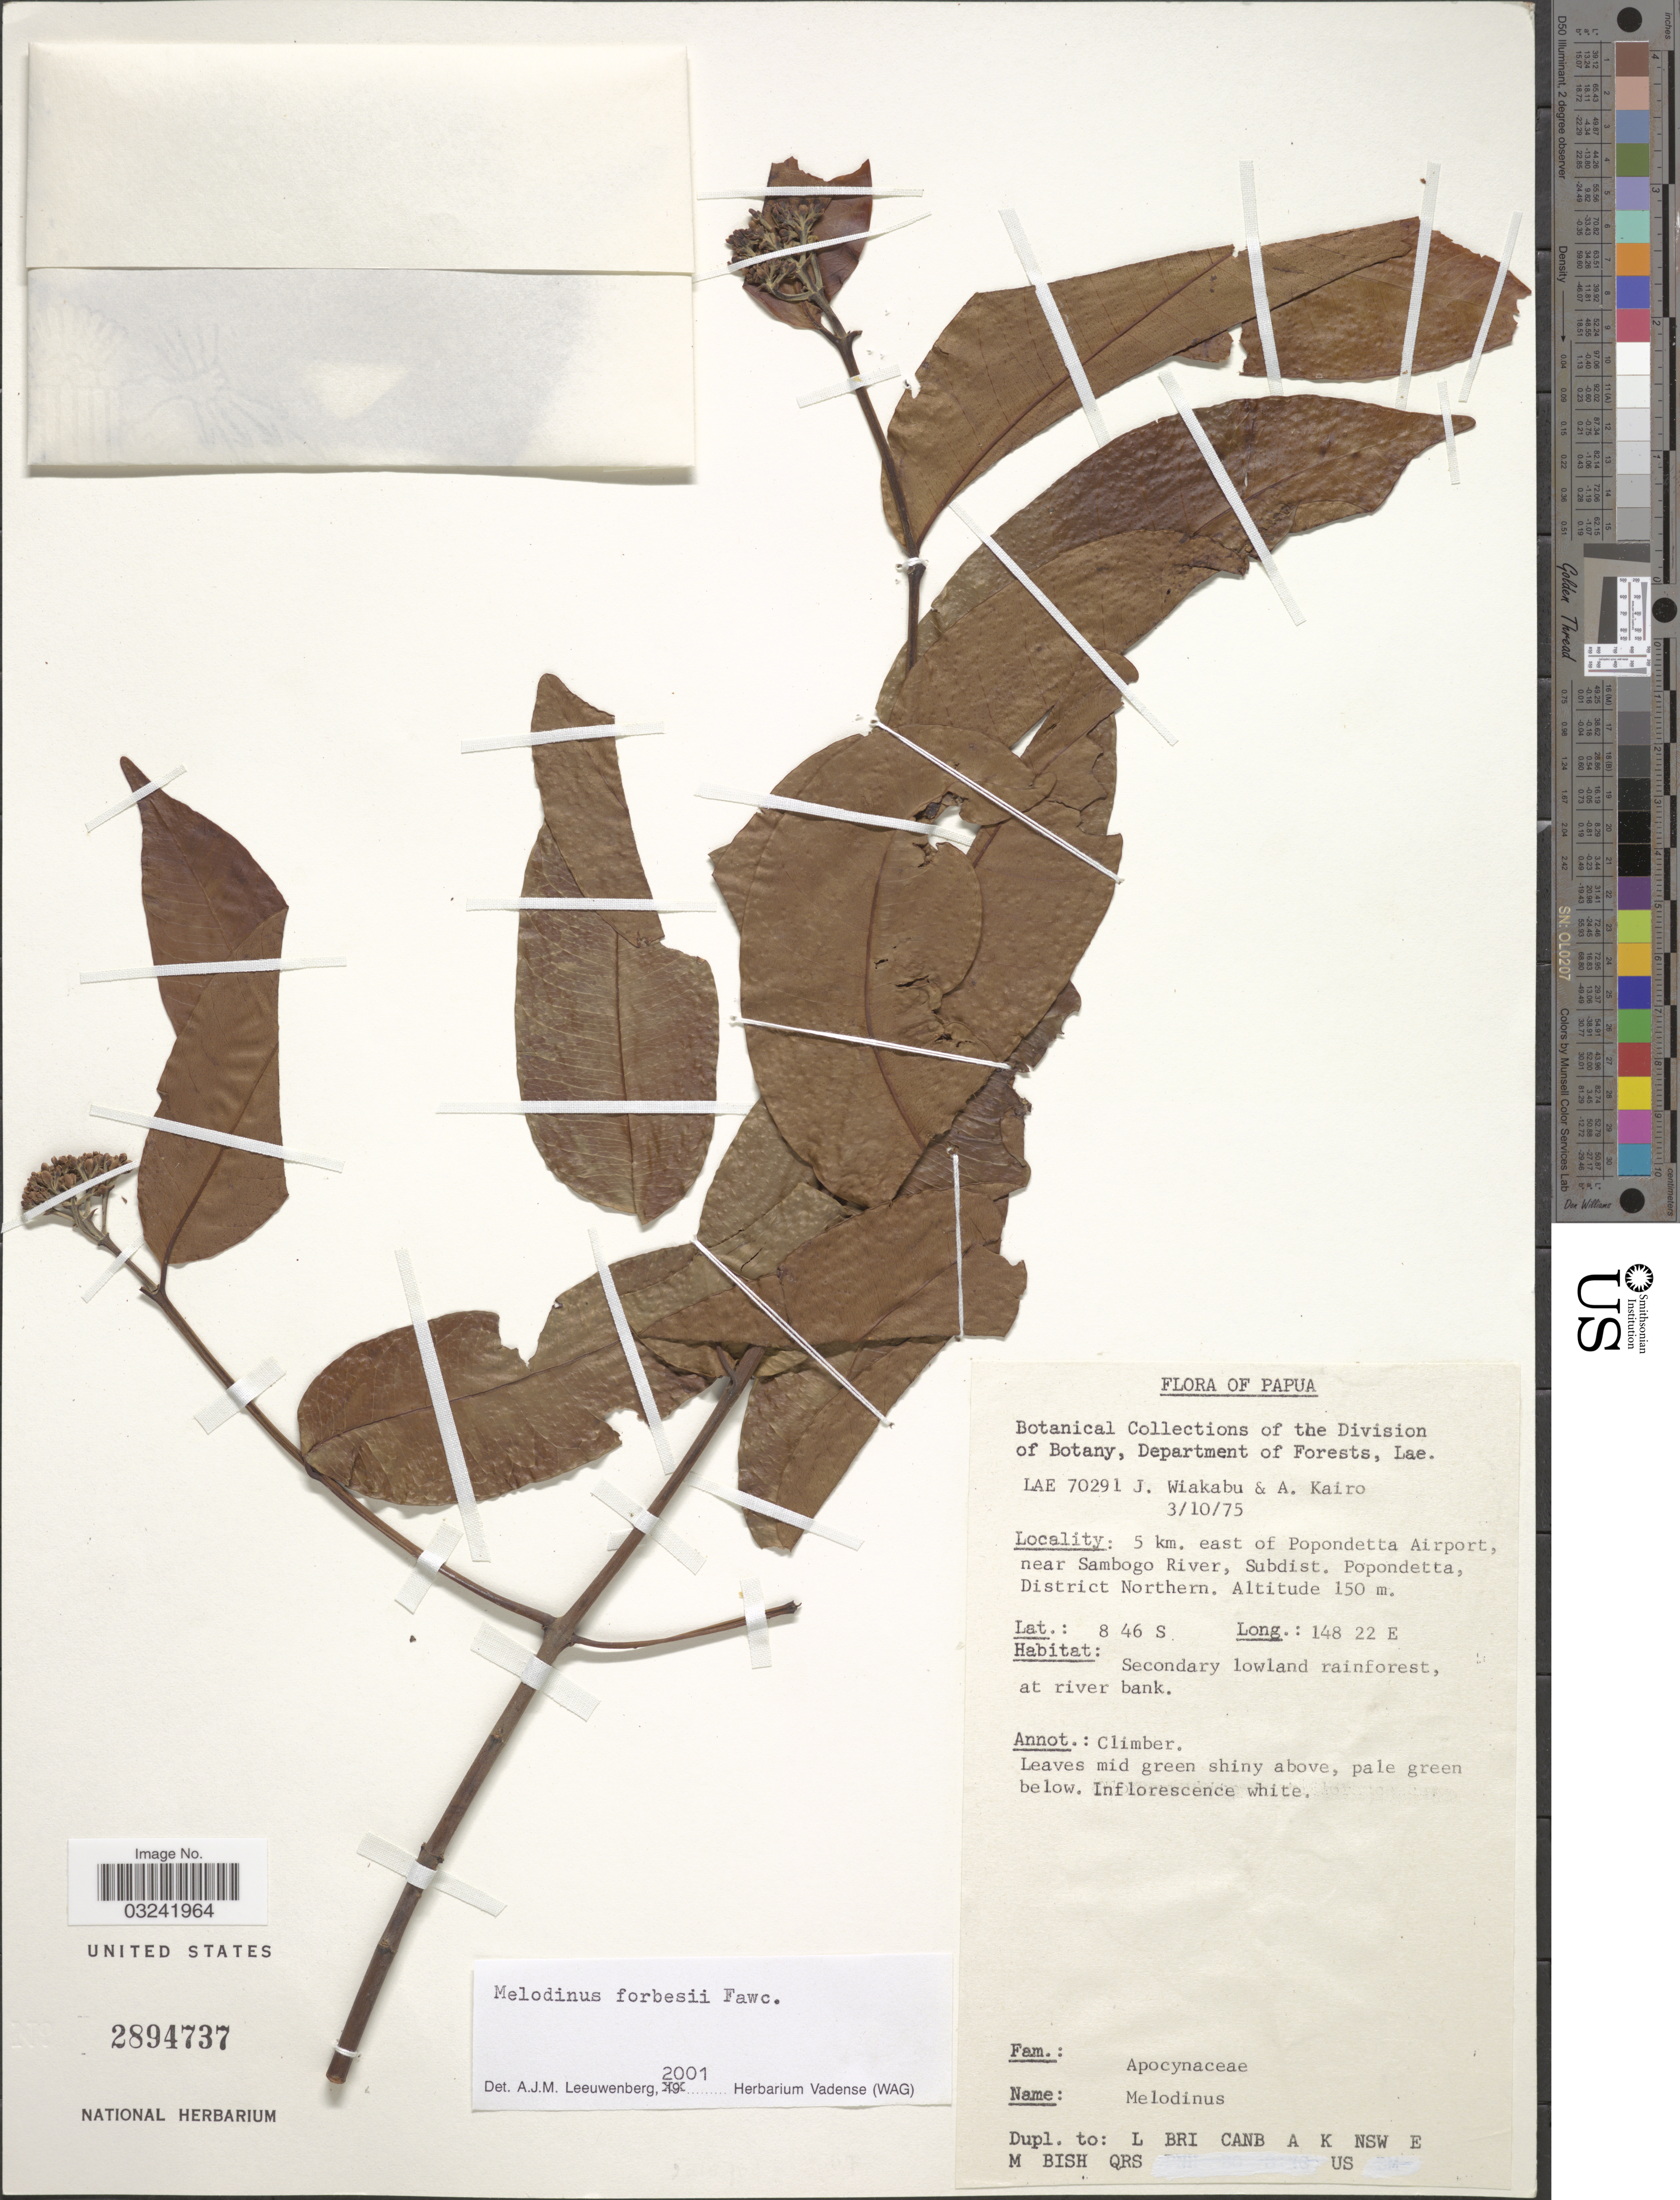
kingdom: Plantae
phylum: Tracheophyta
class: Magnoliopsida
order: Gentianales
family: Apocynaceae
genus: Melodinus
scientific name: Melodinus forbesii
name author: Fawc.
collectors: J. Wiakabu & A. Kairo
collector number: LAE 70291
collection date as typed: Transcribed d/m/y: 3/10/75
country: Papua New Guinea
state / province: Northern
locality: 5 km. east of Popondetta Airport, near Sambogo River, Subdist. Popondetta, District Northern.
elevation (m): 150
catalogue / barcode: US 2894737